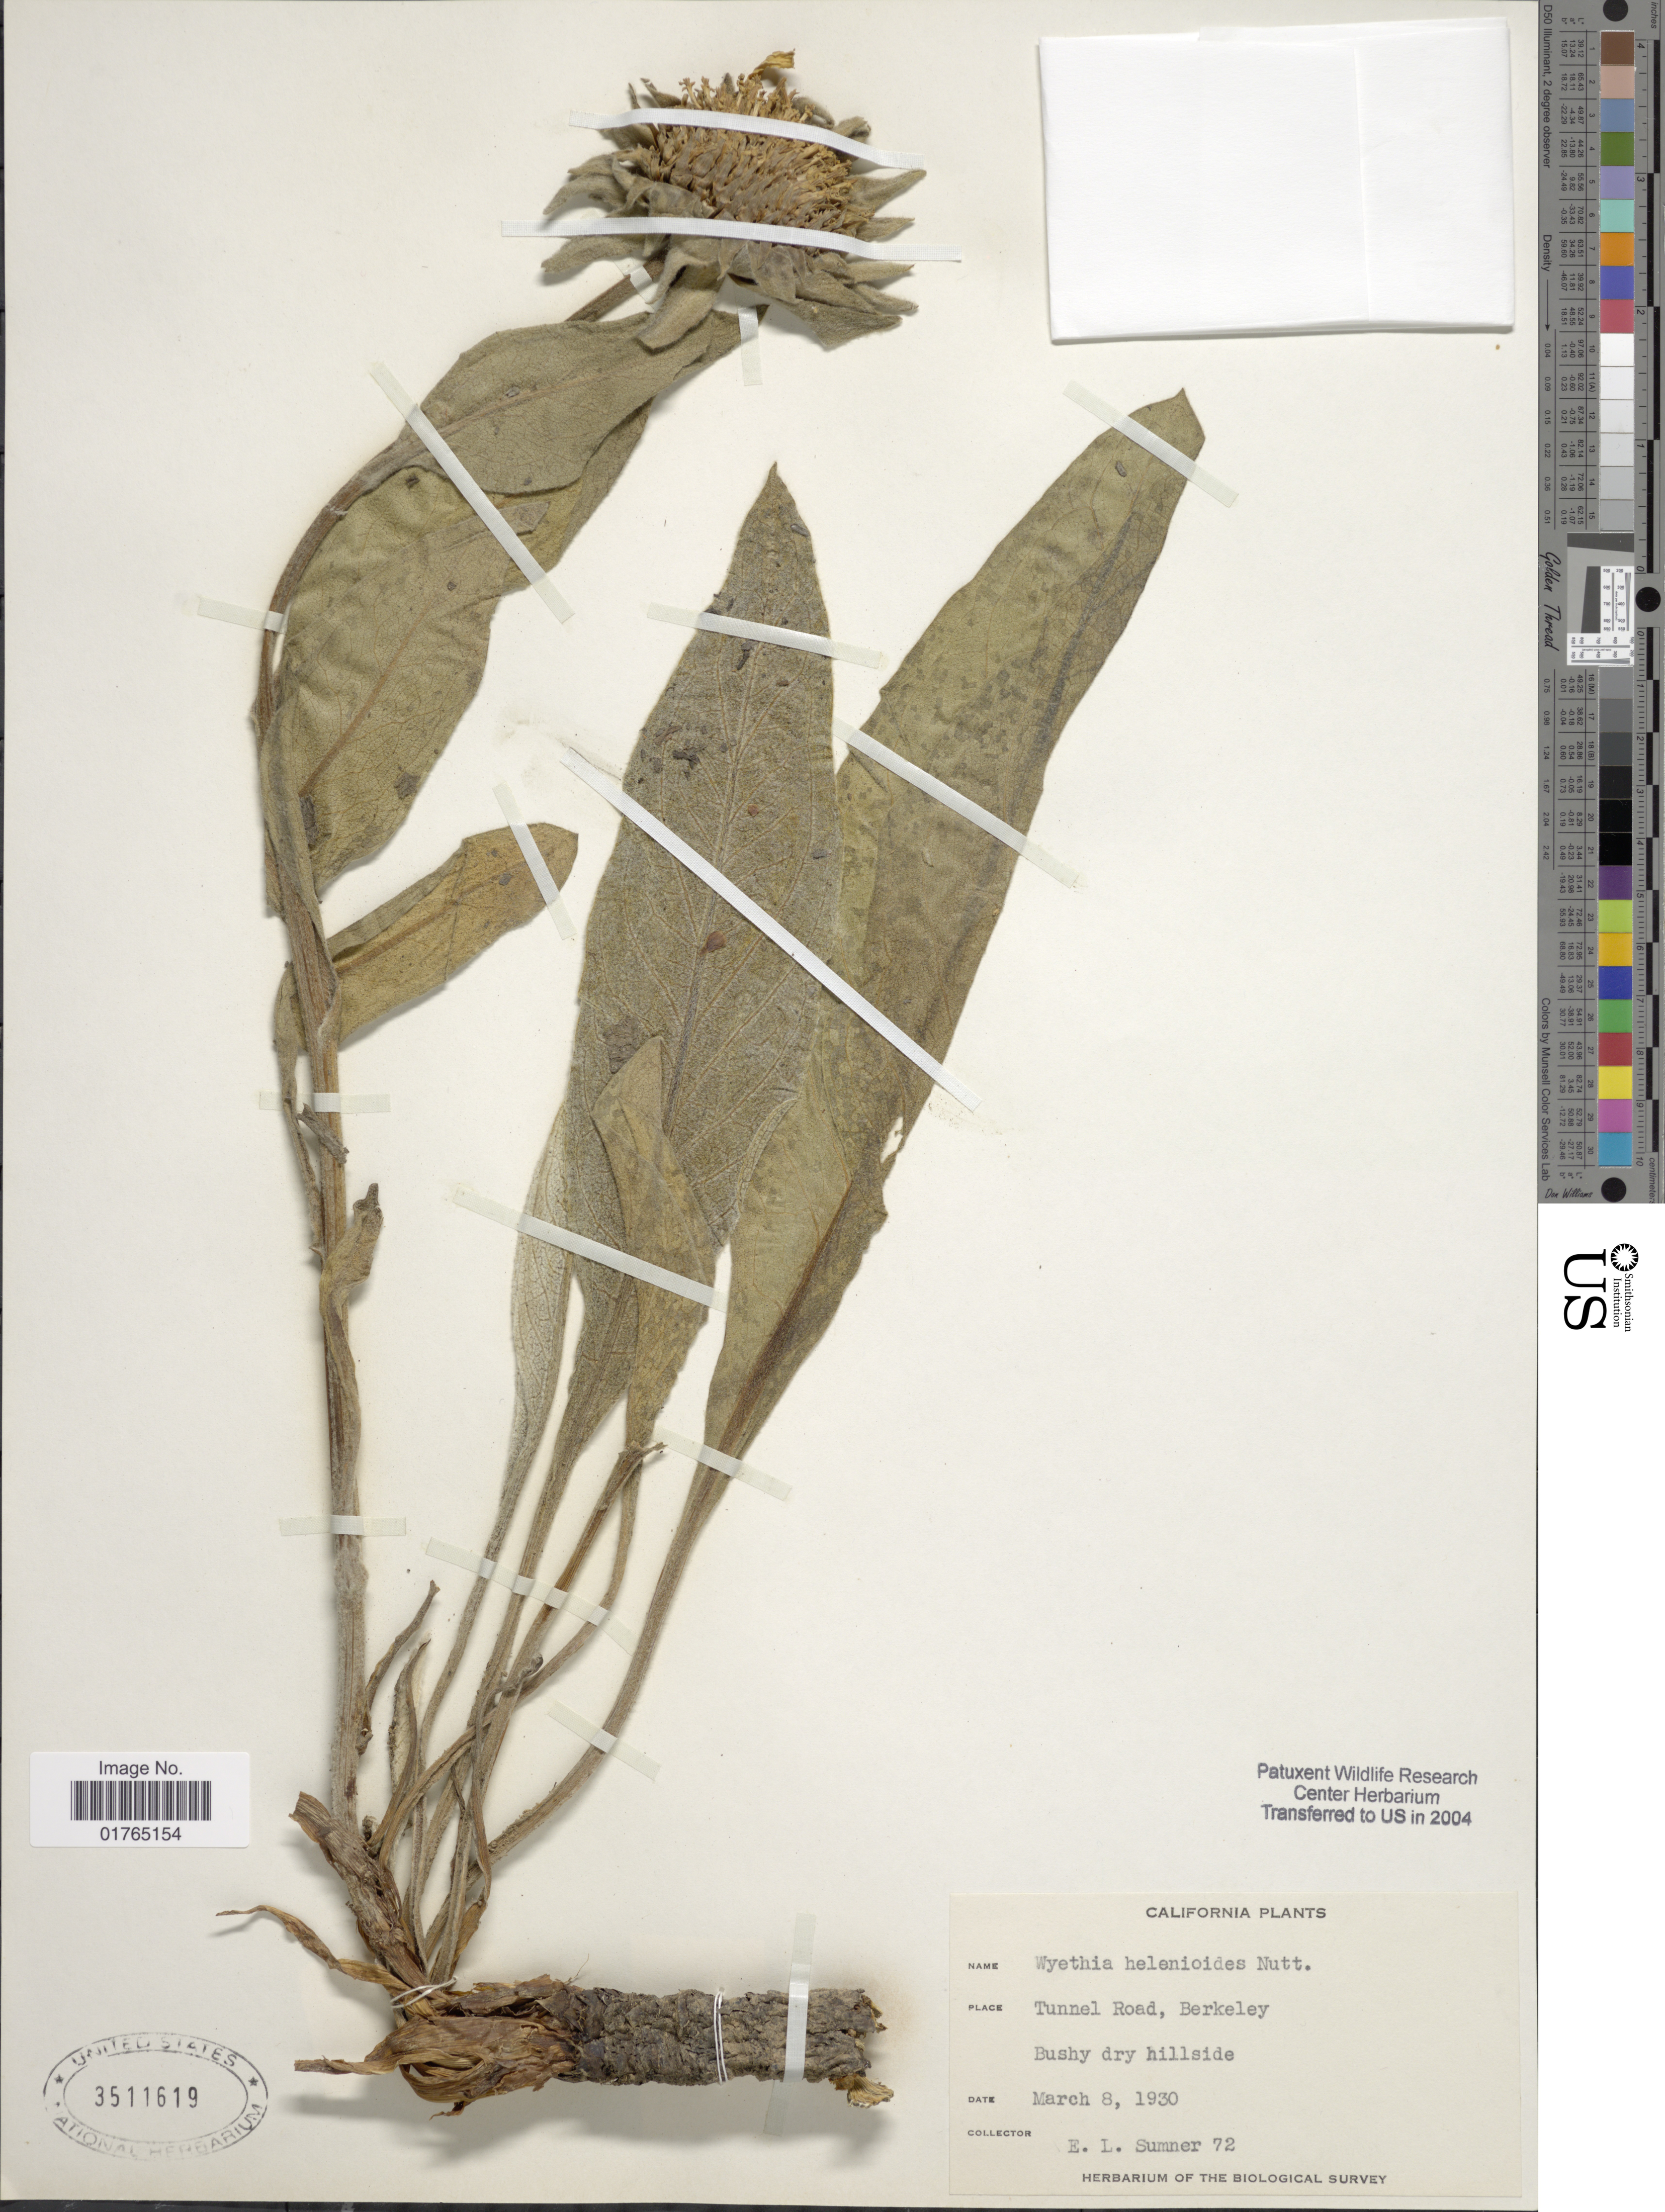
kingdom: Plantae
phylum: Tracheophyta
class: Magnoliopsida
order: Asterales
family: Asteraceae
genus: Wyethia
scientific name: Wyethia helenioides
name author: (DC.) Nutt.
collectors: E. Sumner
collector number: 72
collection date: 1930-03-08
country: United States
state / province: California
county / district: Alameda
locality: Tunnel Road, Berkeley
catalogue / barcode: US 3511619